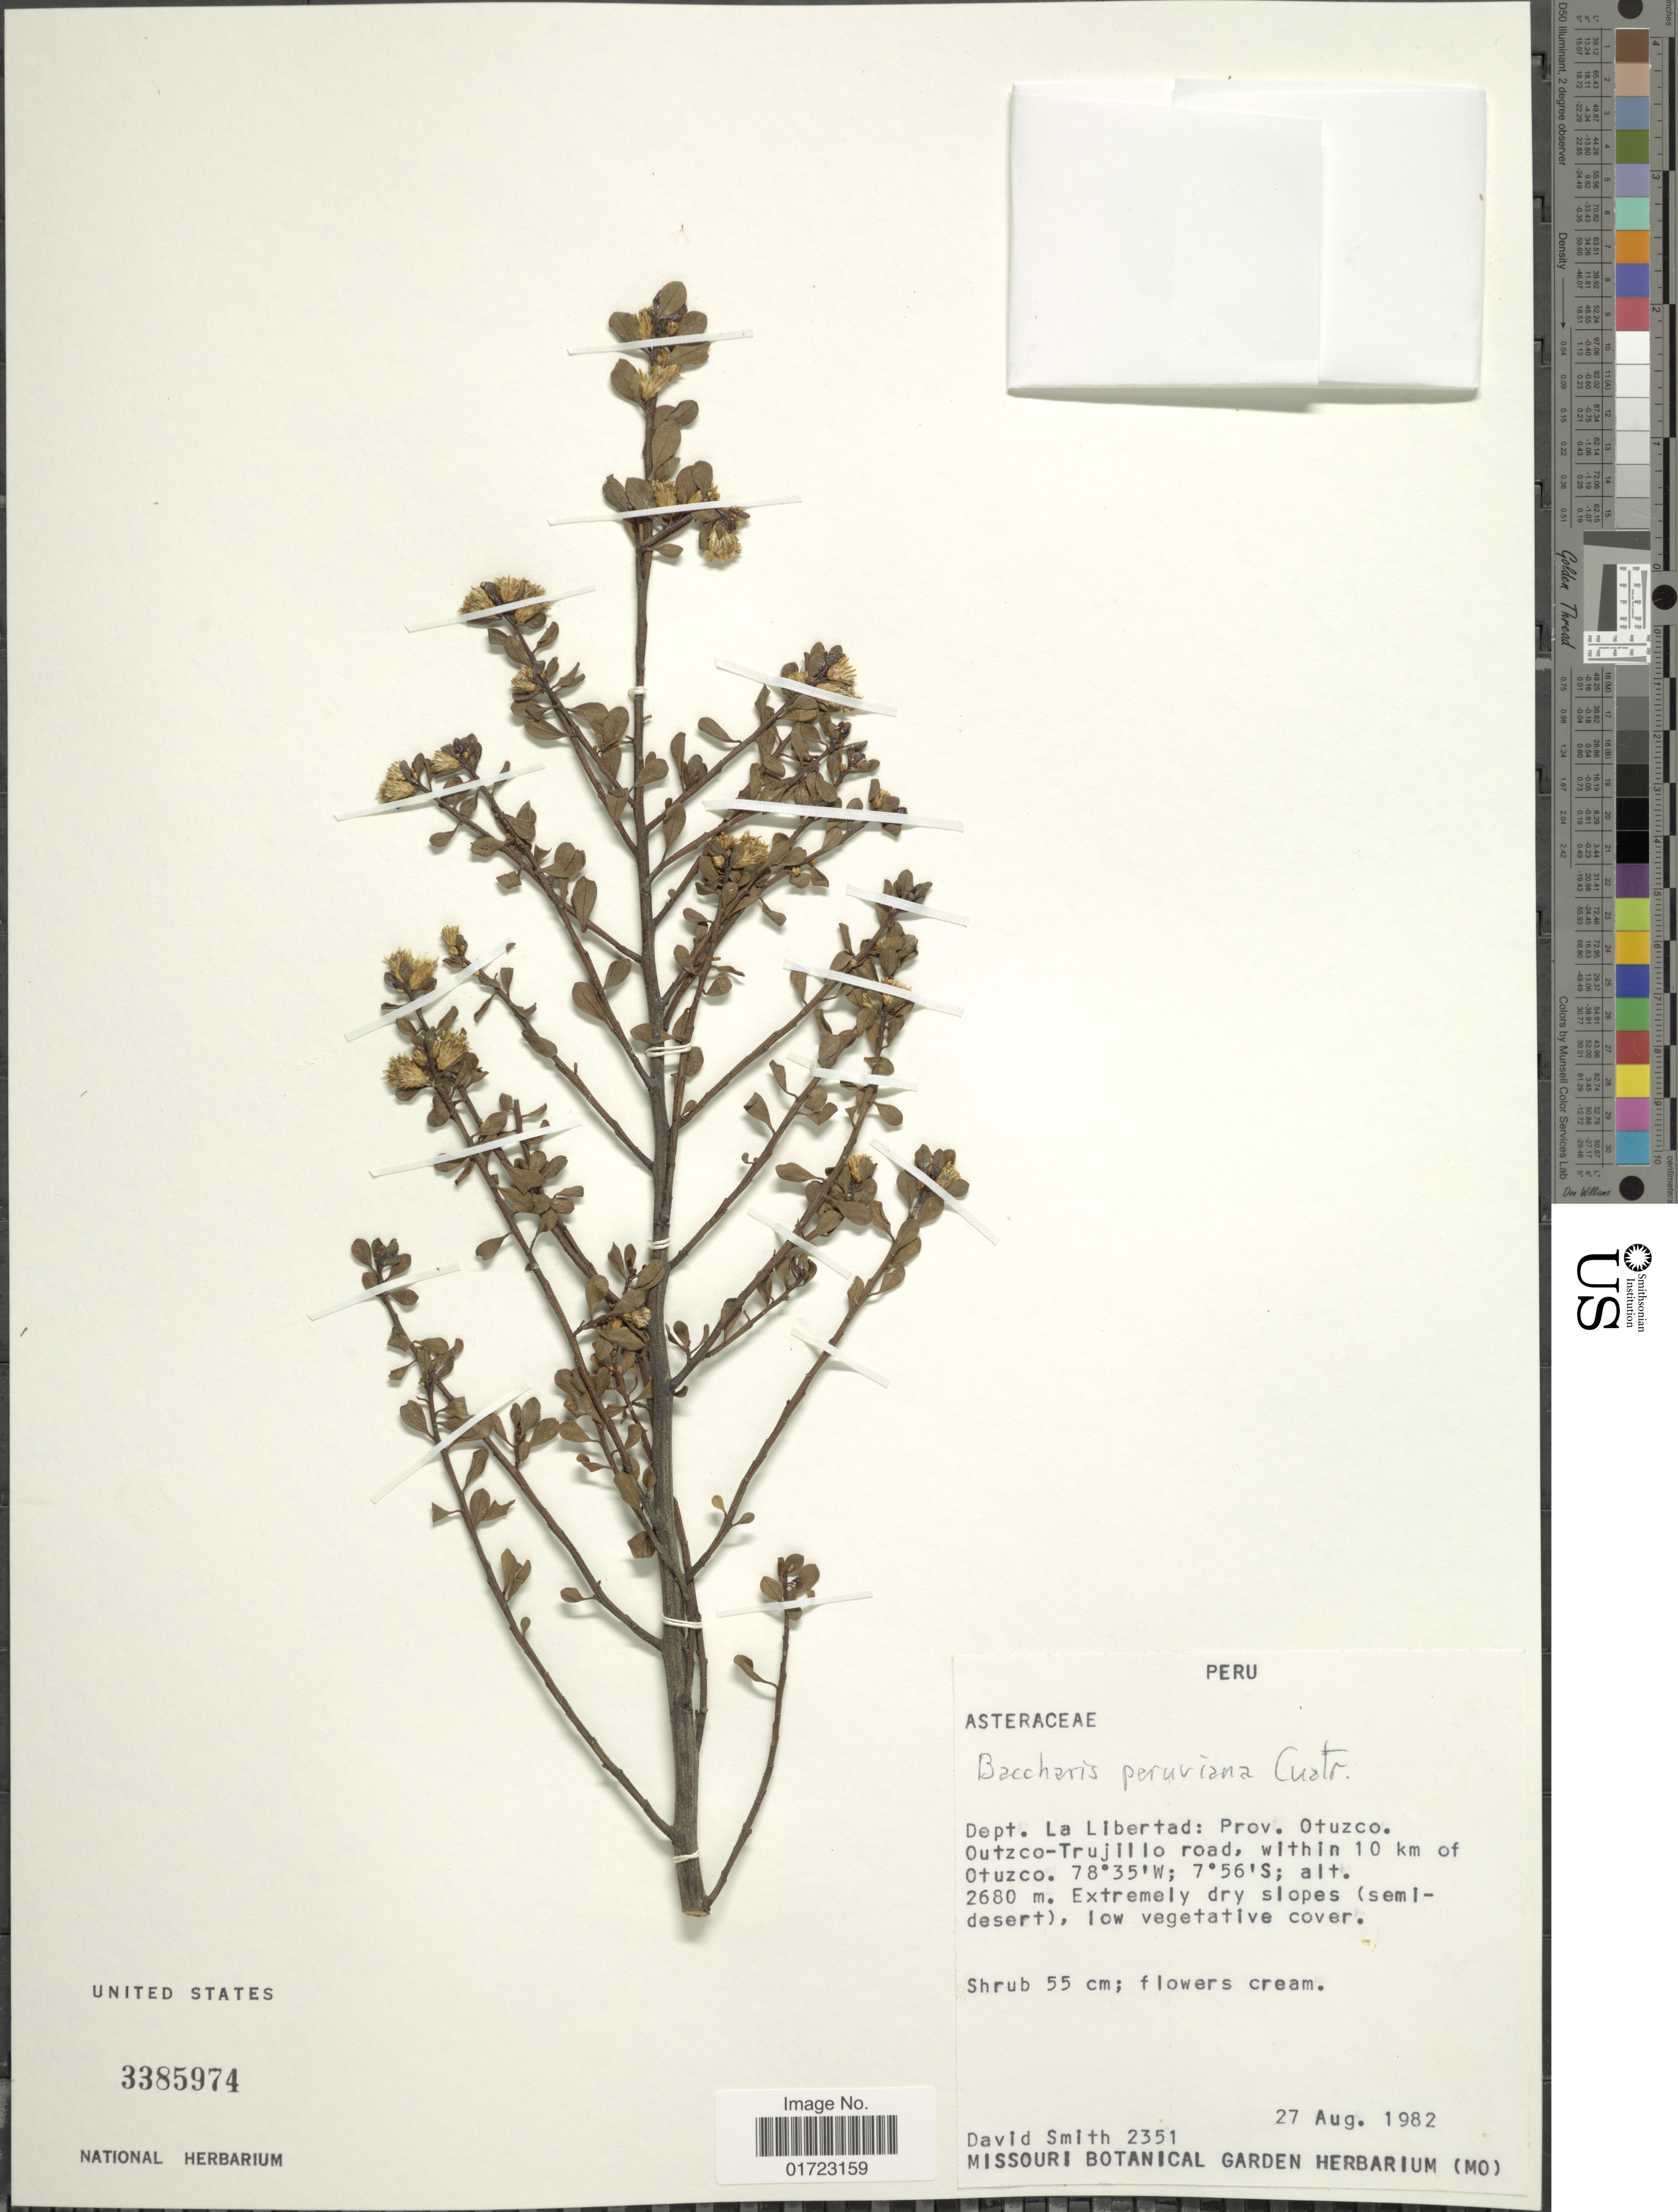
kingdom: Plantae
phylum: Tracheophyta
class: Magnoliopsida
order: Asterales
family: Asteraceae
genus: Baccharis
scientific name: Baccharis peruviana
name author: Cuatrec.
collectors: D. Smith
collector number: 2351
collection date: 1982-08-27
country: Peru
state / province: La Libertad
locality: Prov. otuzco. Outzco-Trujillo road, within 10 km of Otuzco.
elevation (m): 2680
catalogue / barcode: US 3385974